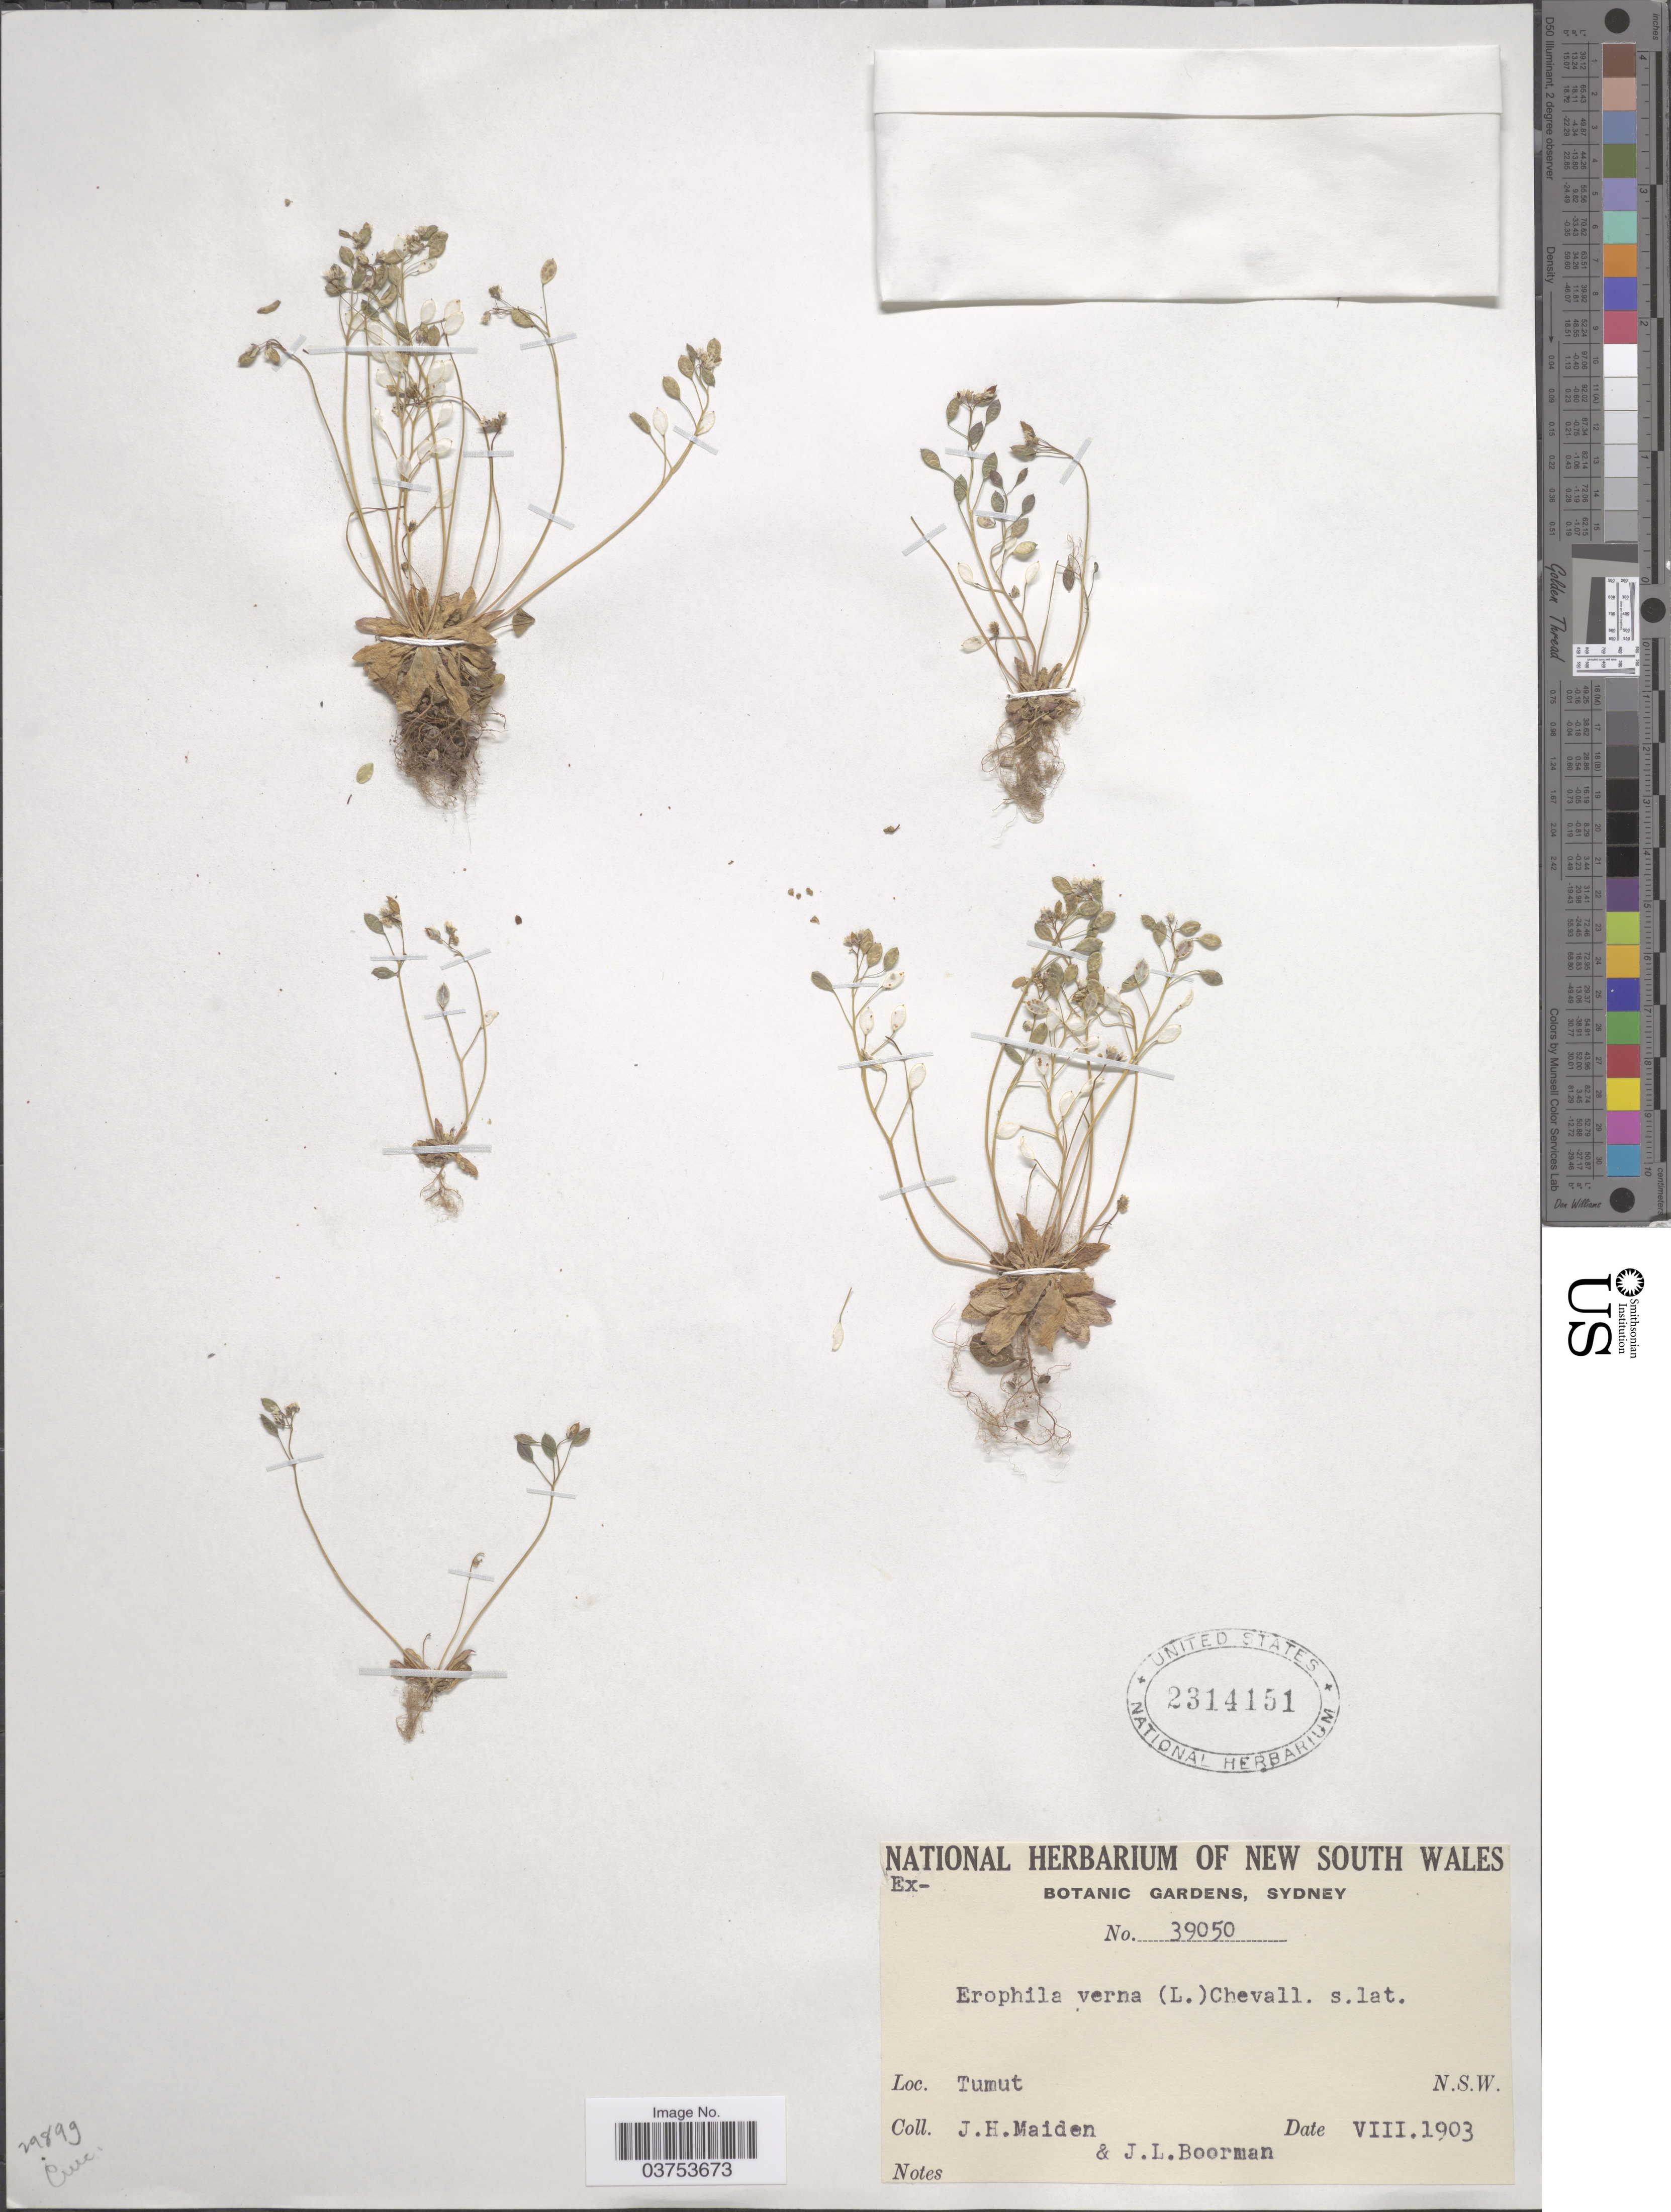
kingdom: Plantae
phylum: Tracheophyta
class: Magnoliopsida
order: Brassicales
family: Brassicaceae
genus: Erophila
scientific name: Erophila verna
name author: (L.) DC.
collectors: J. Maiden & J. Boorman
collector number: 39050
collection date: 1903-08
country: Australia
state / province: New South Wales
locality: Tumut.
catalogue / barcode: US 2314151